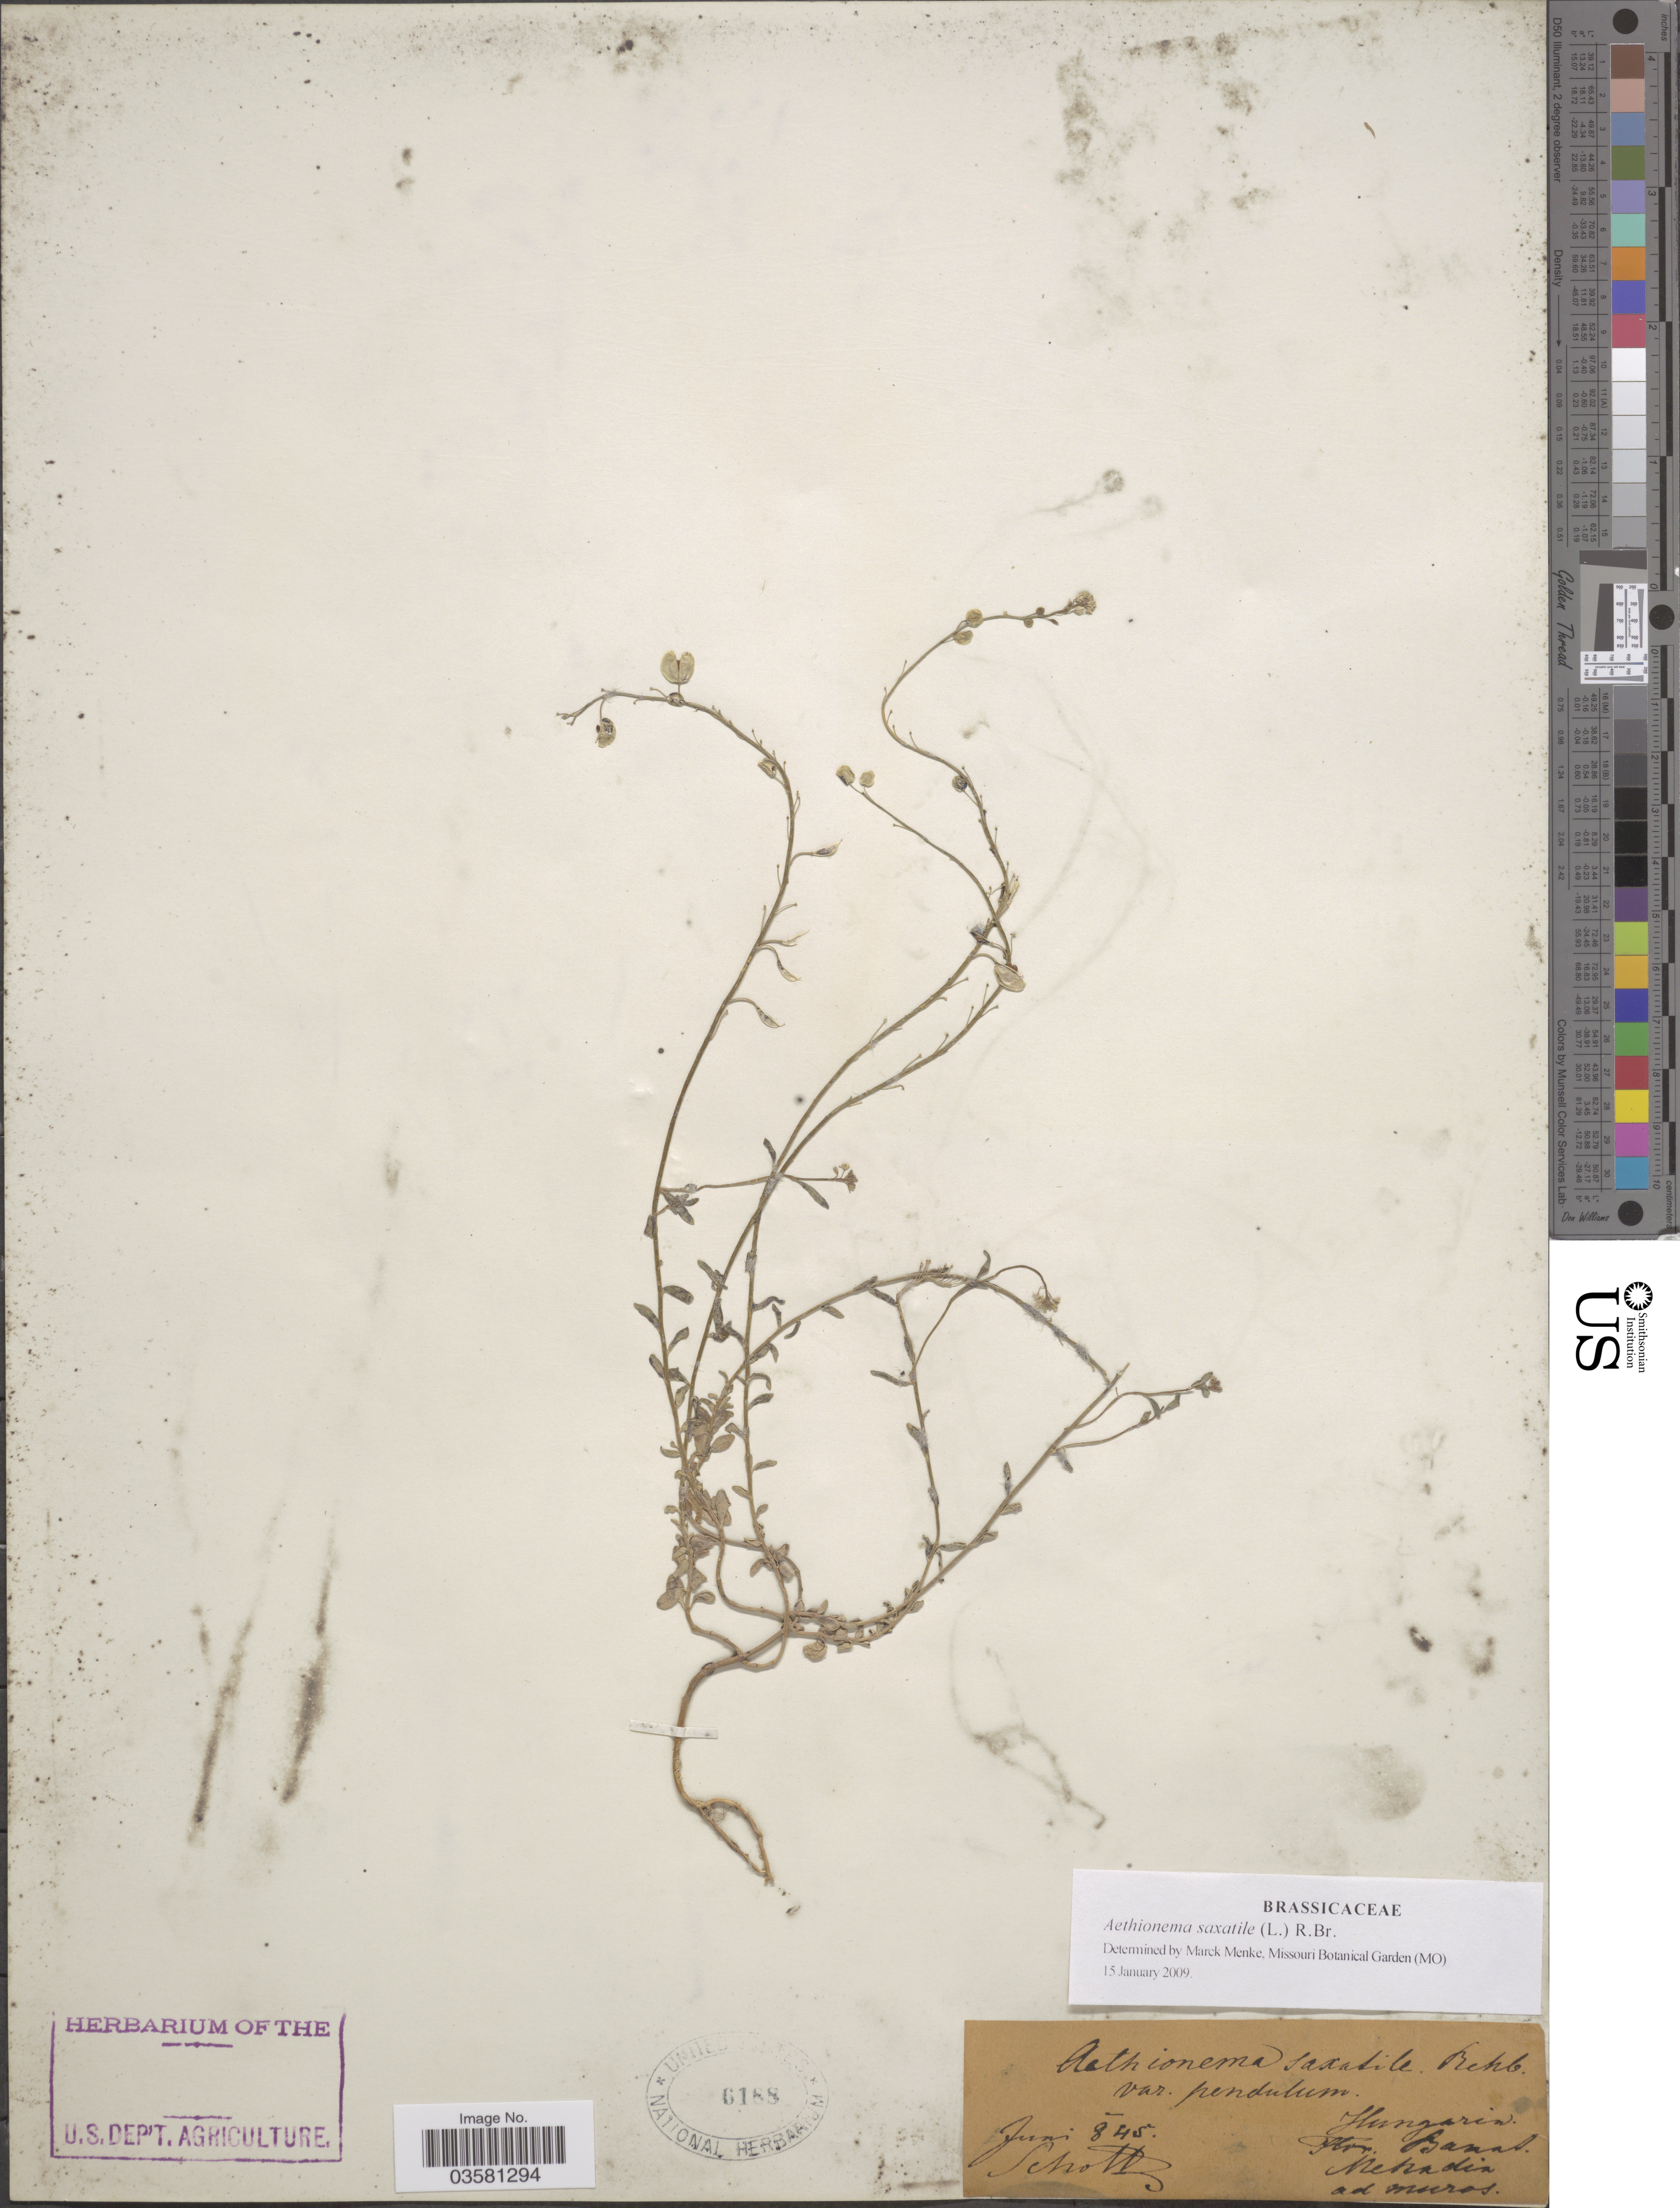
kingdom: Plantae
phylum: Tracheophyta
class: Magnoliopsida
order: Brassicales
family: Brassicaceae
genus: Aethionema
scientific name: Aethionema saxatile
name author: (L.) W.T. Aiton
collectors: Schott, --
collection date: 1845-06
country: Romania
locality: Flor. Banat, Mehadia, ad muros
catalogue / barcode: US 6188